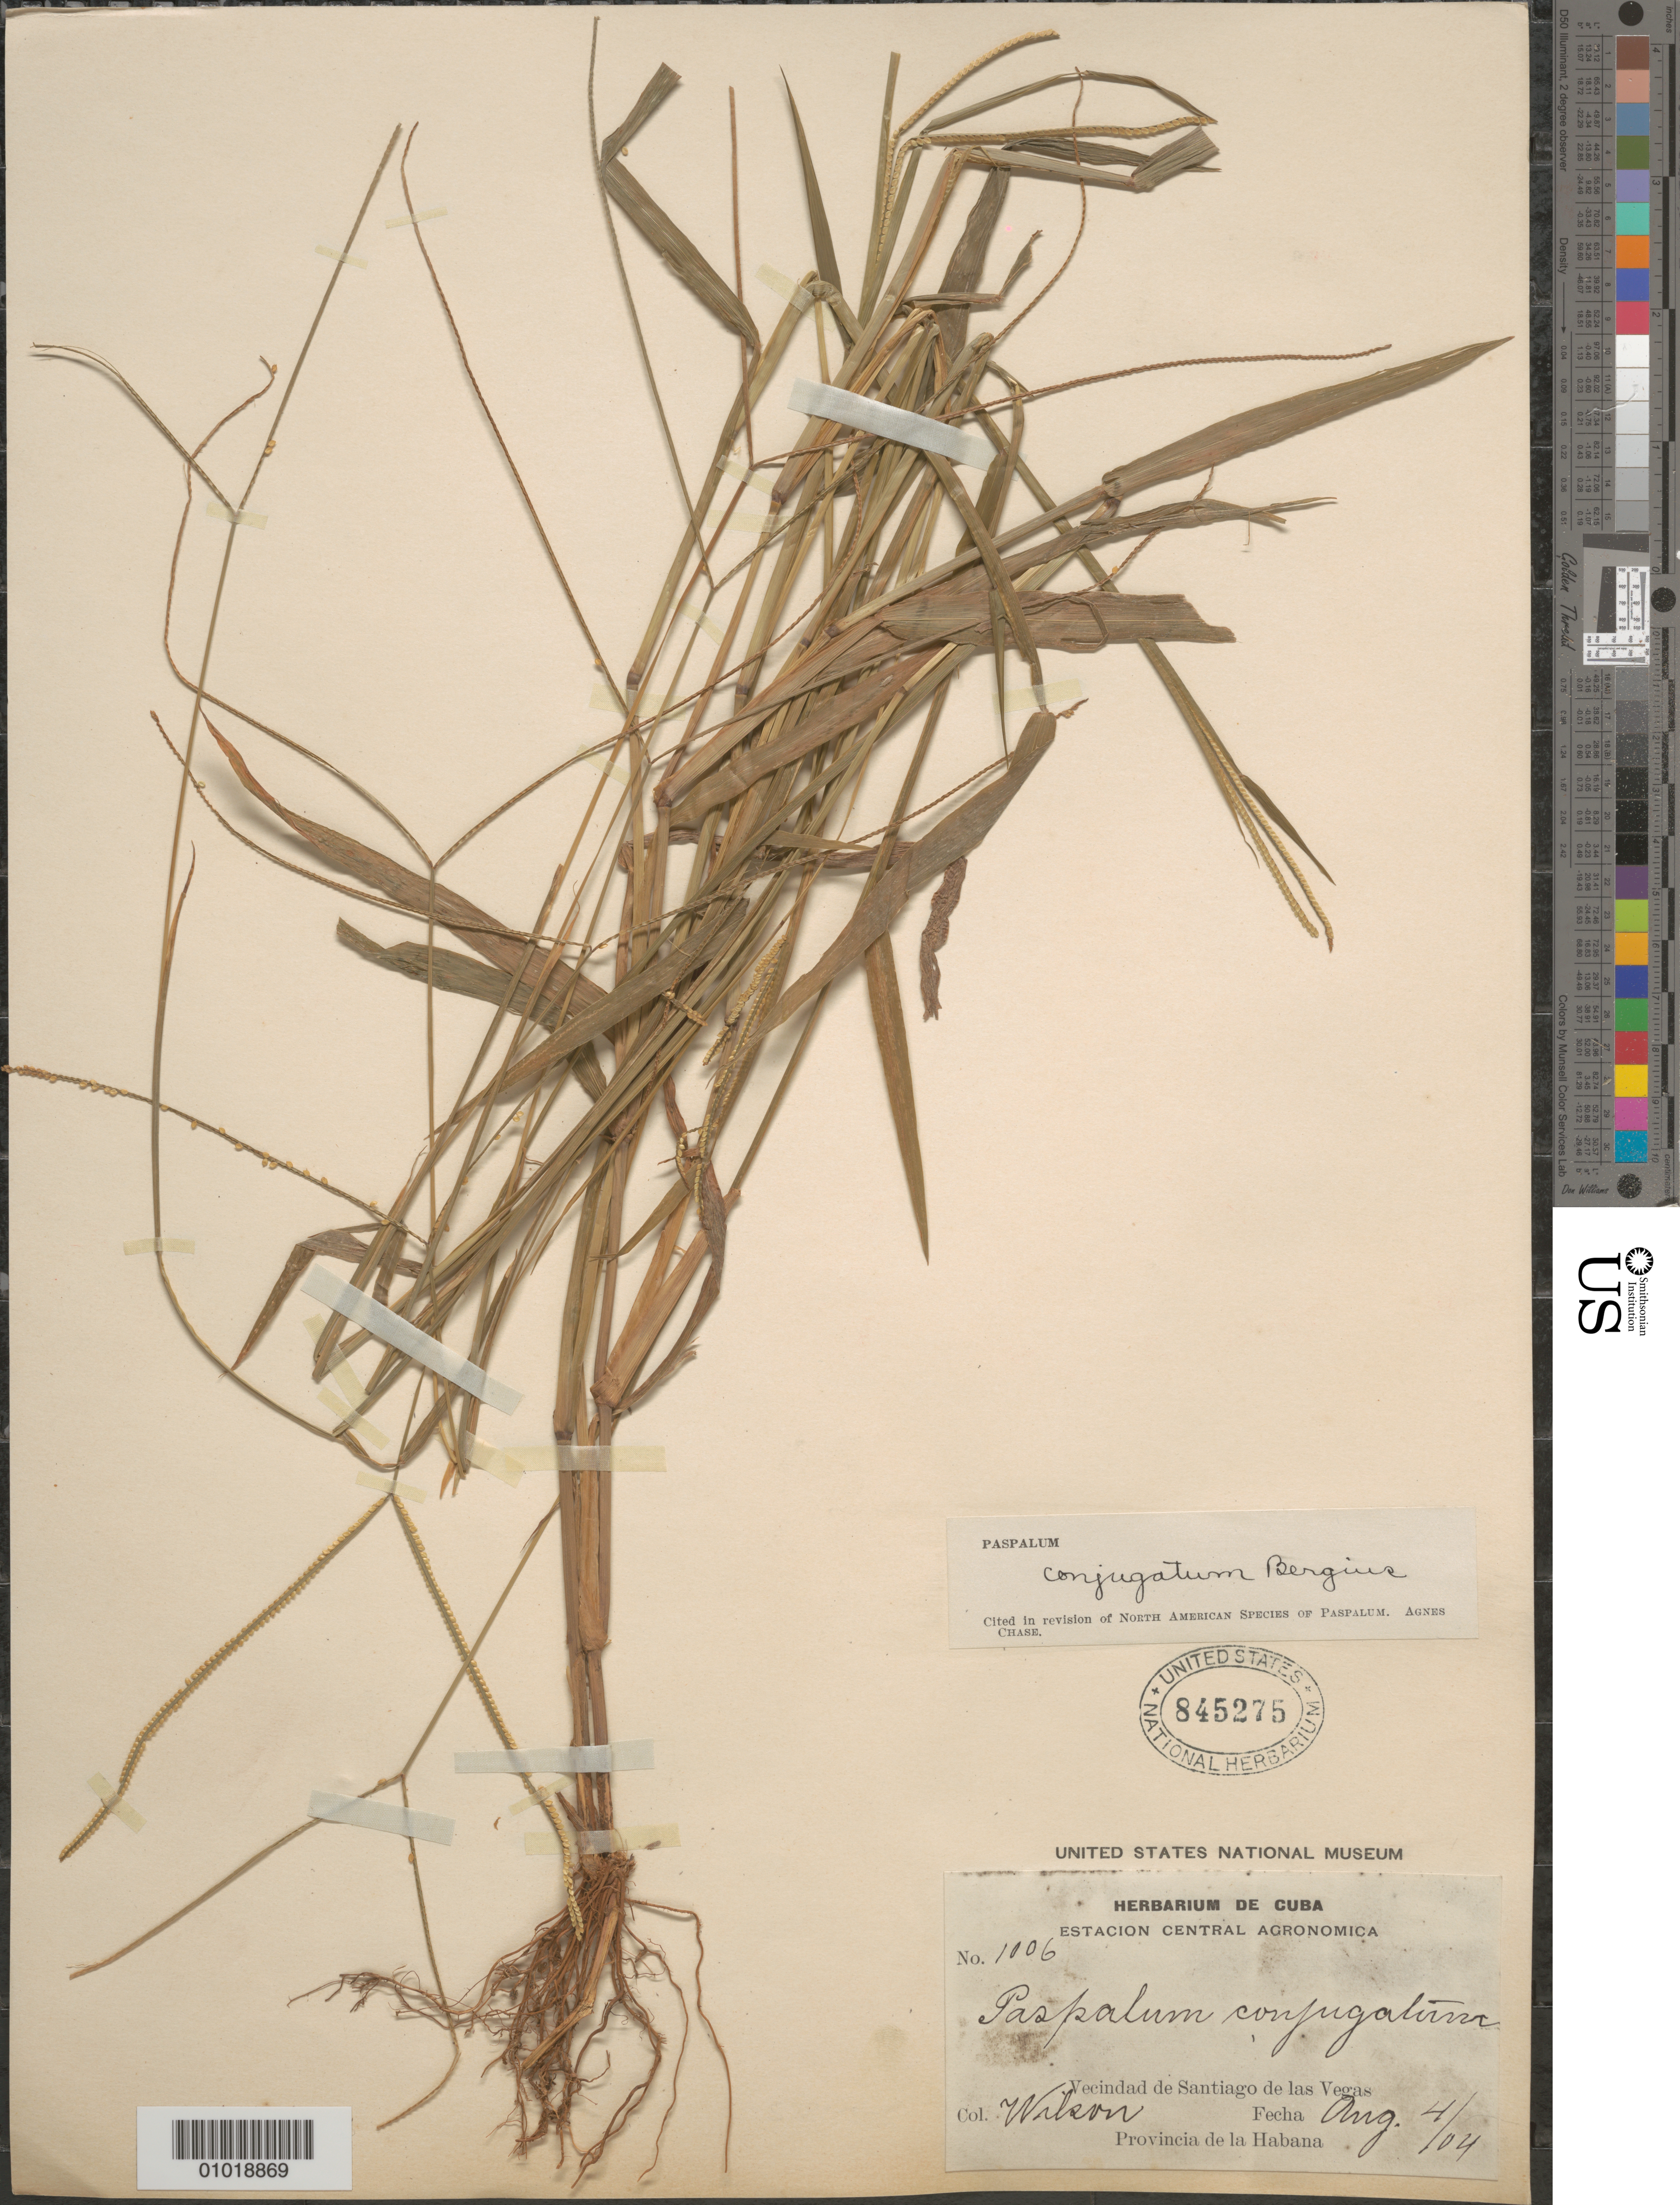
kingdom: Plantae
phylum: Tracheophyta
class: Liliopsida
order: Poales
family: Poaceae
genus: Paspalum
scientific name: Paspalum conjugatum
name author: P.J. Bergius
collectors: -- Wilson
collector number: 1006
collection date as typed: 04 Aug 1904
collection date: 1904-08-04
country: Cuba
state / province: La Habana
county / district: Municipio Boyeros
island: Cuba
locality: Santiago de las Vegas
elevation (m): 97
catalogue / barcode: US 845275